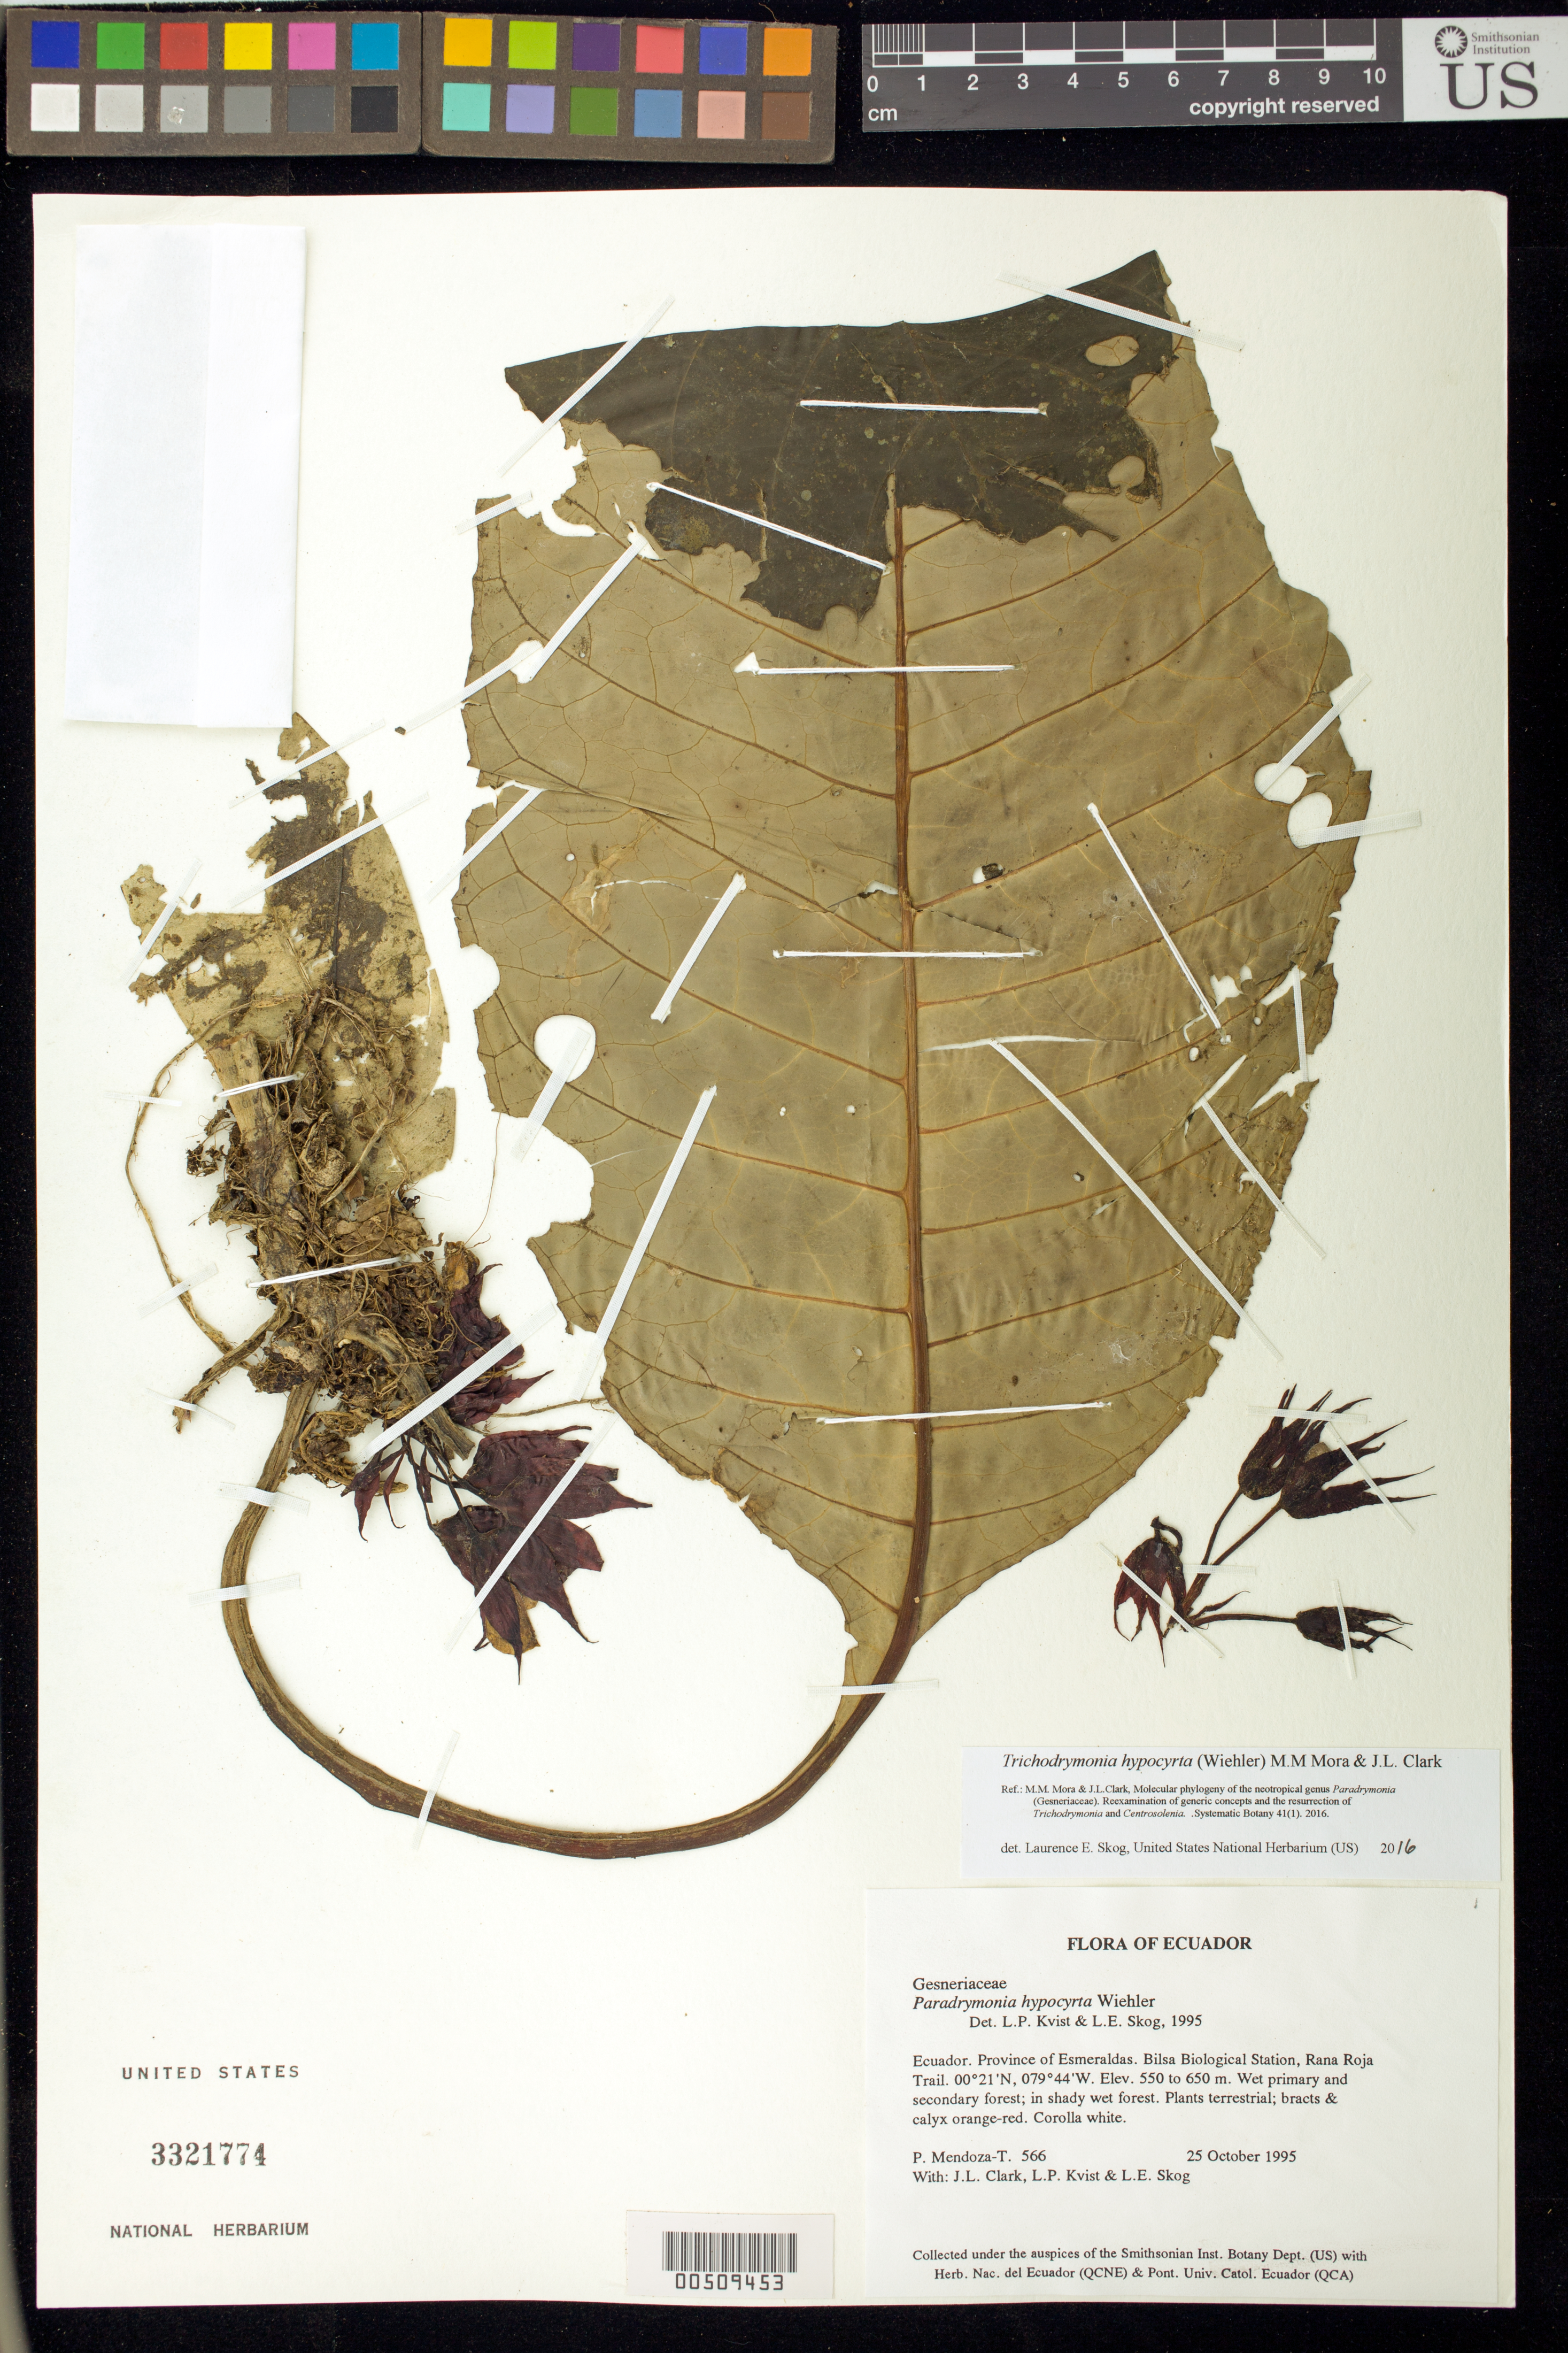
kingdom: Plantae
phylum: Tracheophyta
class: Magnoliopsida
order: Lamiales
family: Gesneriaceae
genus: Trichodrymonia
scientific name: Trichodrymonia hypocyrta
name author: (Wiehler) M.M. Mora & J.L. Clark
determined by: Skog, Laurence E.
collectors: P. Mendoza-T., J. L. Clark, L. P. Kvist & L. E. Skog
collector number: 566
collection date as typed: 25 Oct 1995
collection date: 1995-10-25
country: Ecuador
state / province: Esmeraldas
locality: Bilsa Biological Station, Rana Roja Trail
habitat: Wet primary and secondary forest; in shady wet forest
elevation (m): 550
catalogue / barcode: US 3321774